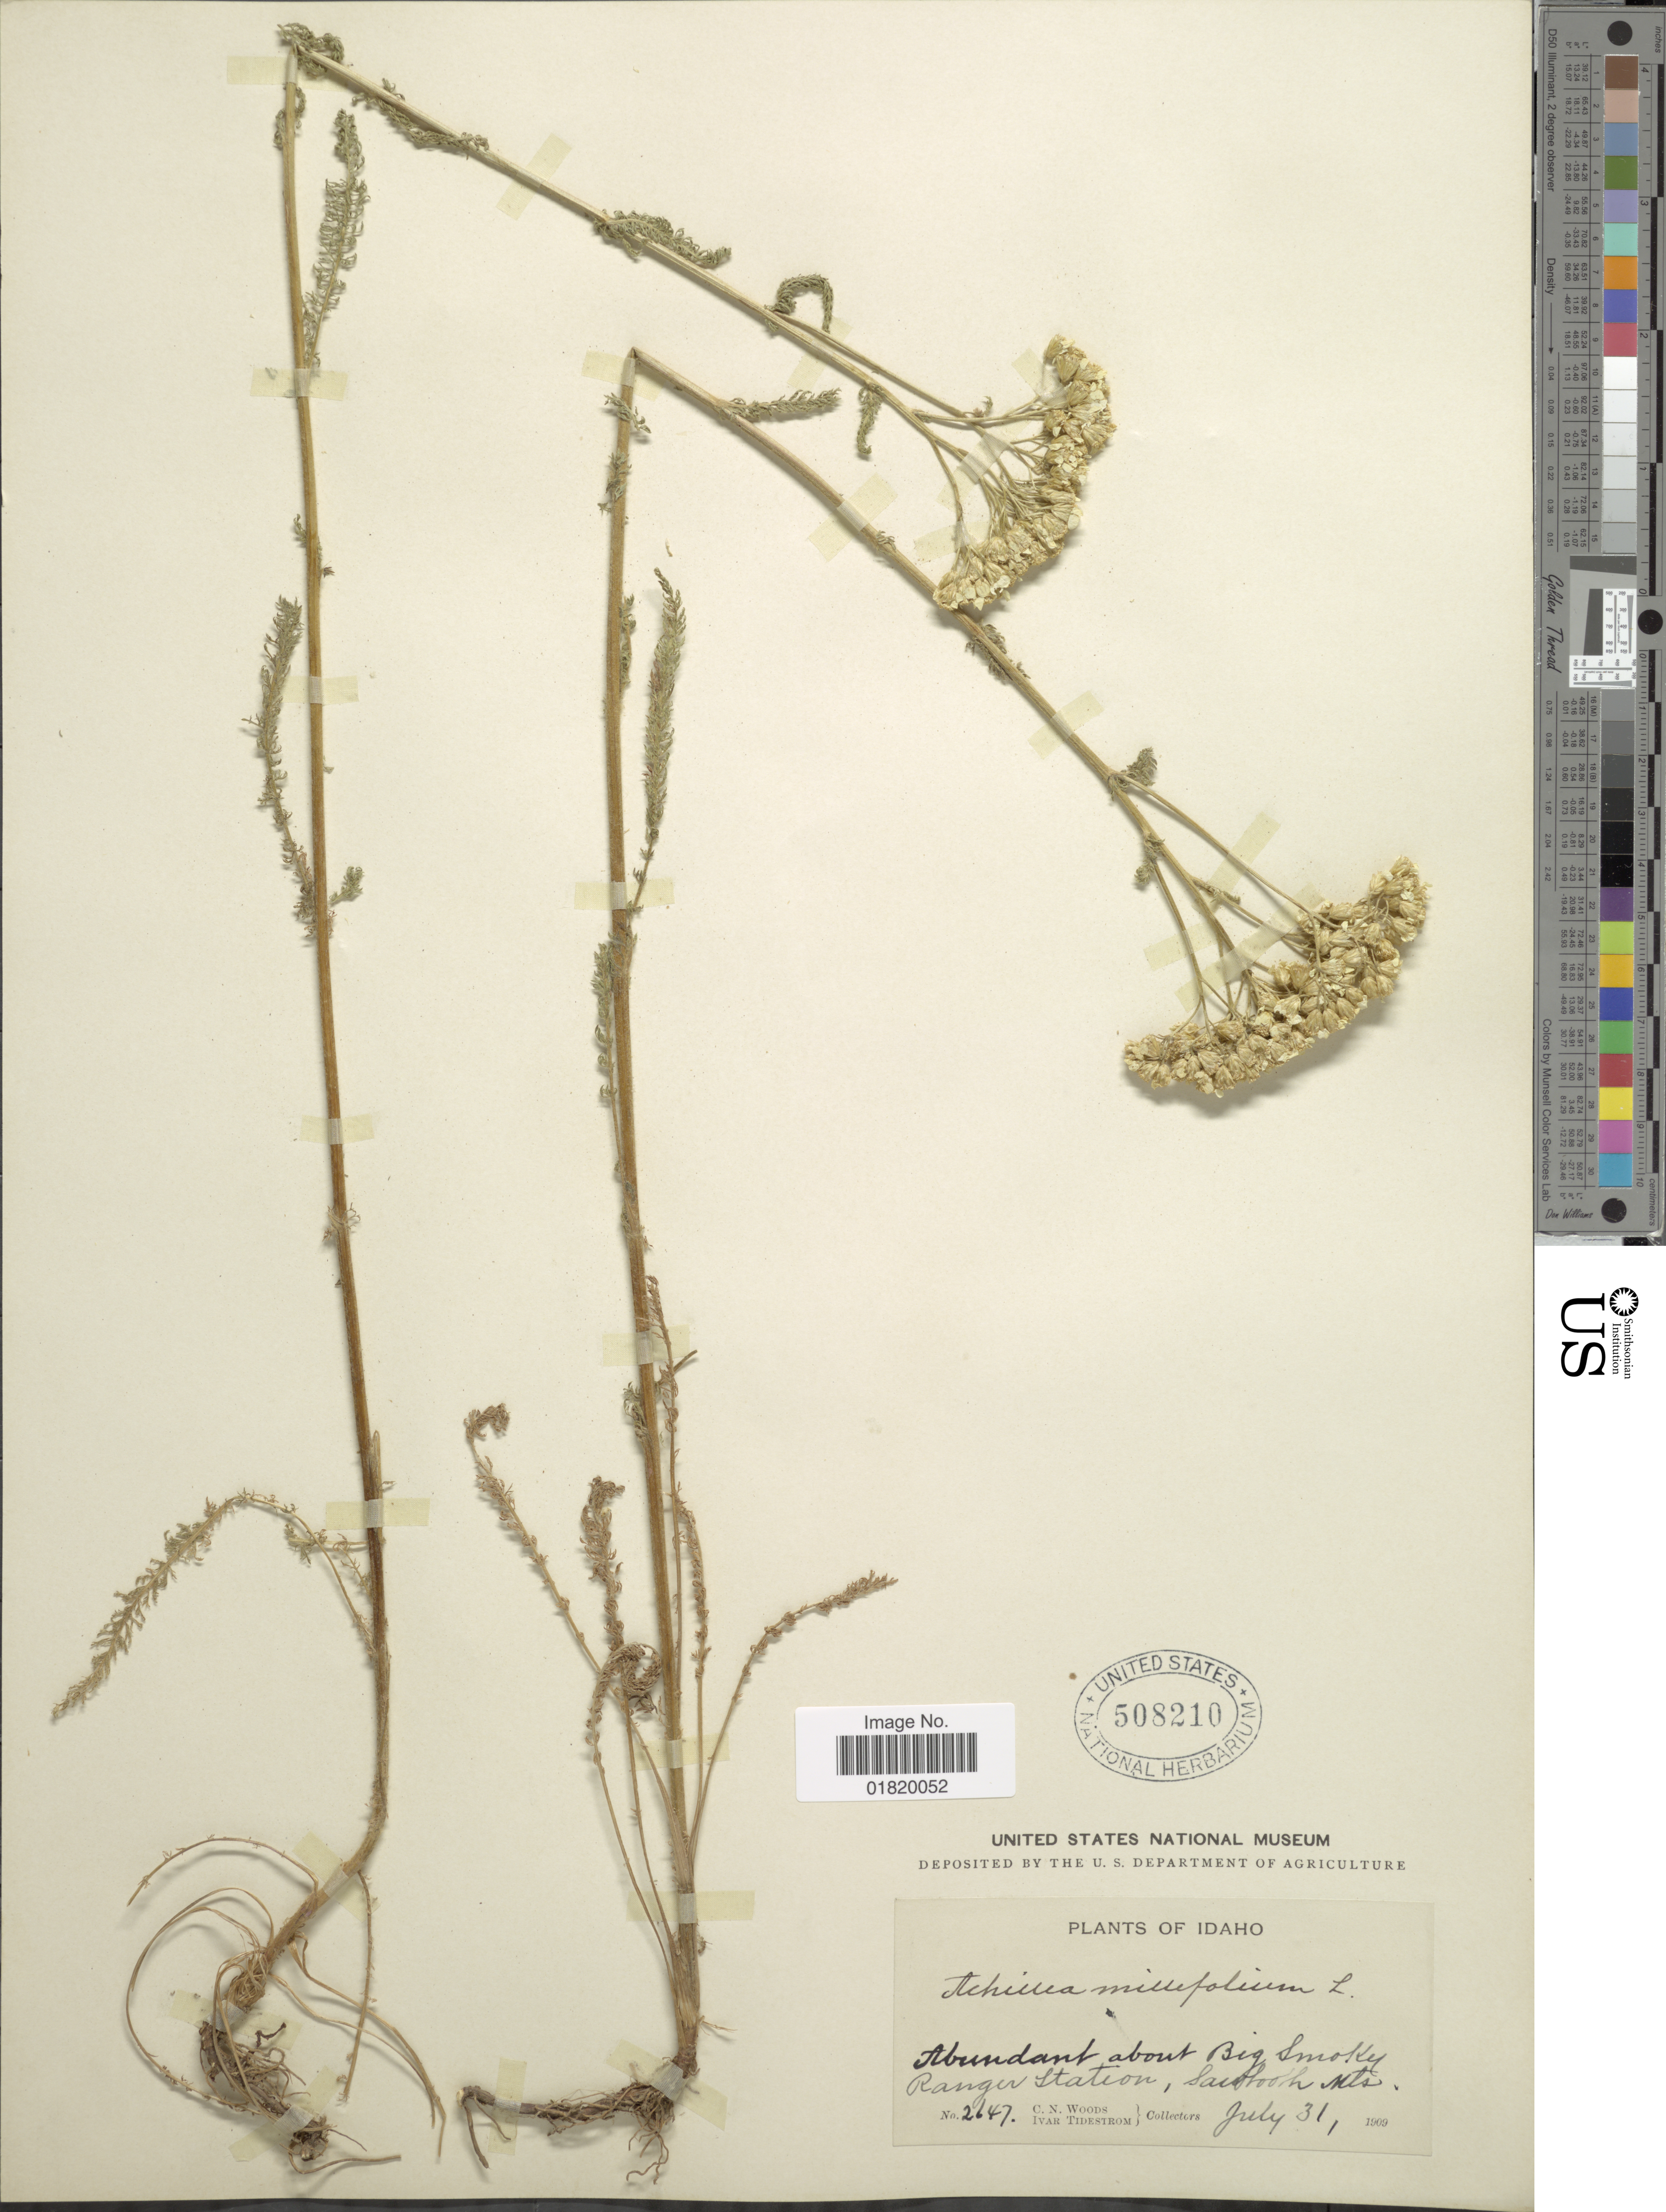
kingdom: Plantae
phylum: Tracheophyta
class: Magnoliopsida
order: Asterales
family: Asteraceae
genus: Achillea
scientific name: Achillea lanulosa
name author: Nutt.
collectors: C. Woods & I. F. Tidestrom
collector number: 2647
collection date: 1909-07-31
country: United States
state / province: Idaho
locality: About Big Smoky Ranger Station, Sawtooth Mts.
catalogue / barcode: US 508210